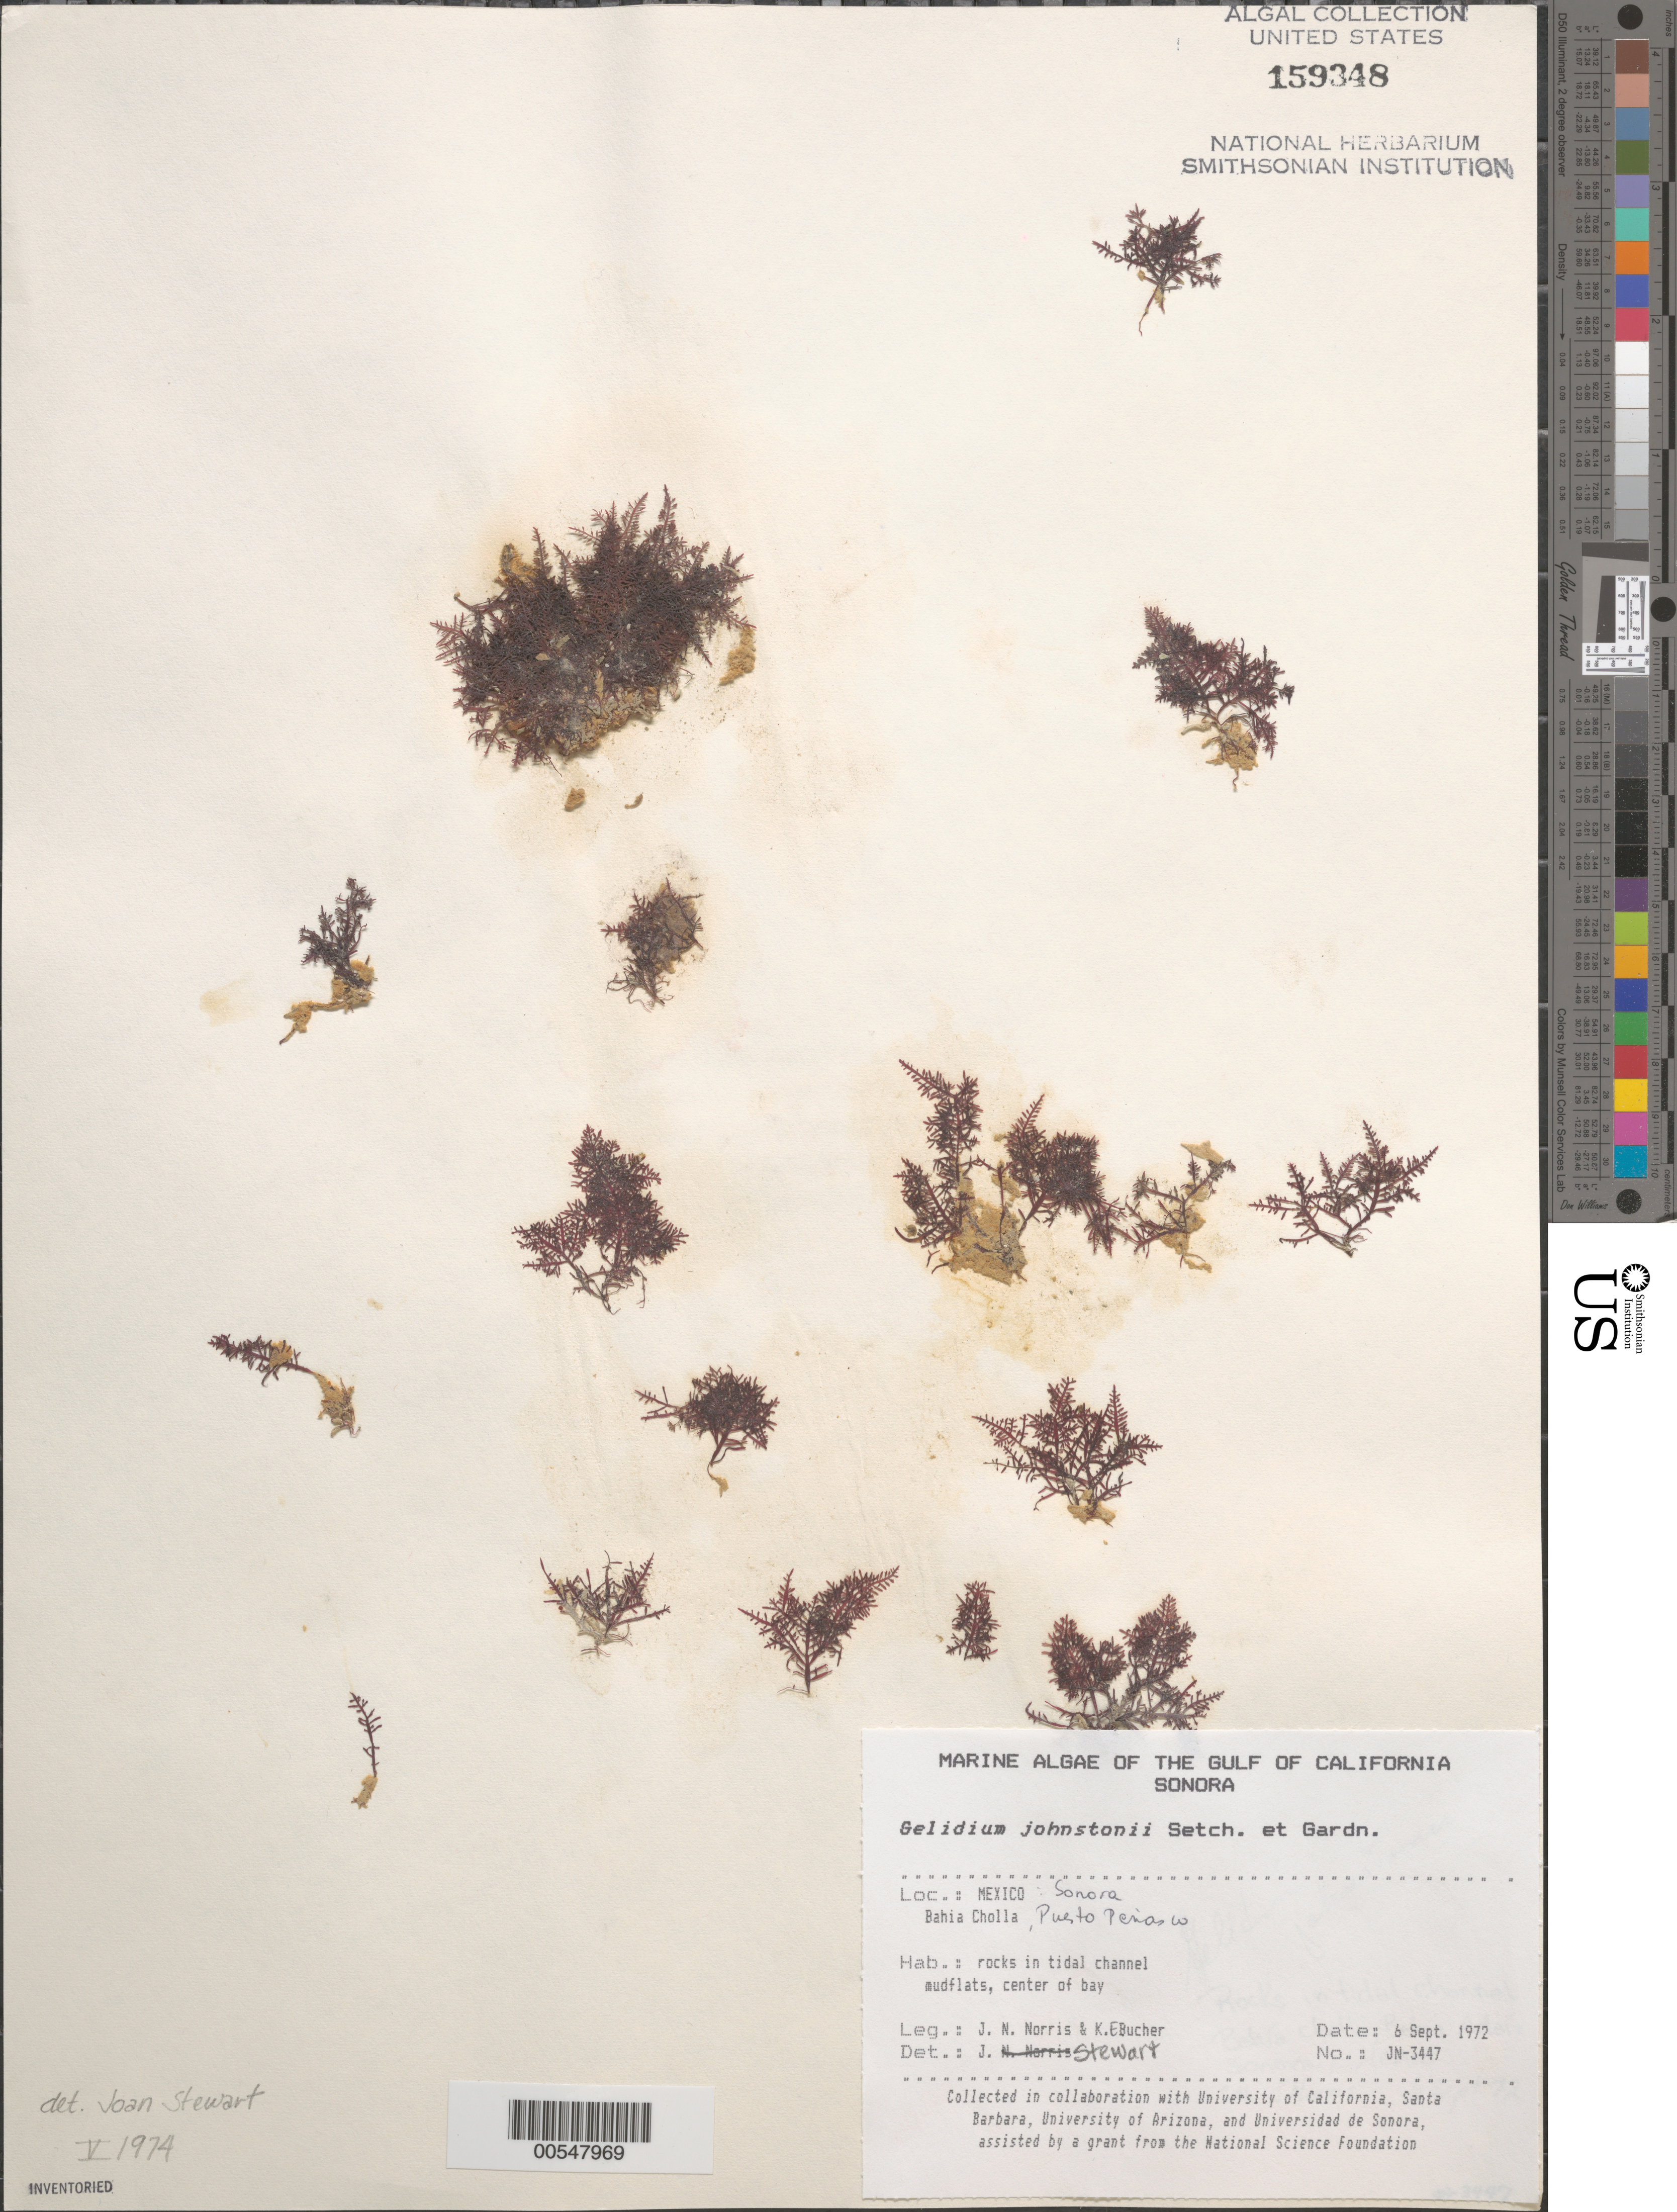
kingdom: Plantae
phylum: Rhodophyta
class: Florideophyceae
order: Gelidiales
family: Gelidiaceae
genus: Gelidium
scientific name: Gelidium johnstonii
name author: Setchell & N.L. Gardner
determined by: Stewart, J.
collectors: J. N. Norris & K. E. Bucher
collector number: JN-3447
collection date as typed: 06 Sep 1972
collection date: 1972-09-06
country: Mexico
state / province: Sonora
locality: Bahia Cholla, Puerto Penasco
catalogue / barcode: US 159348